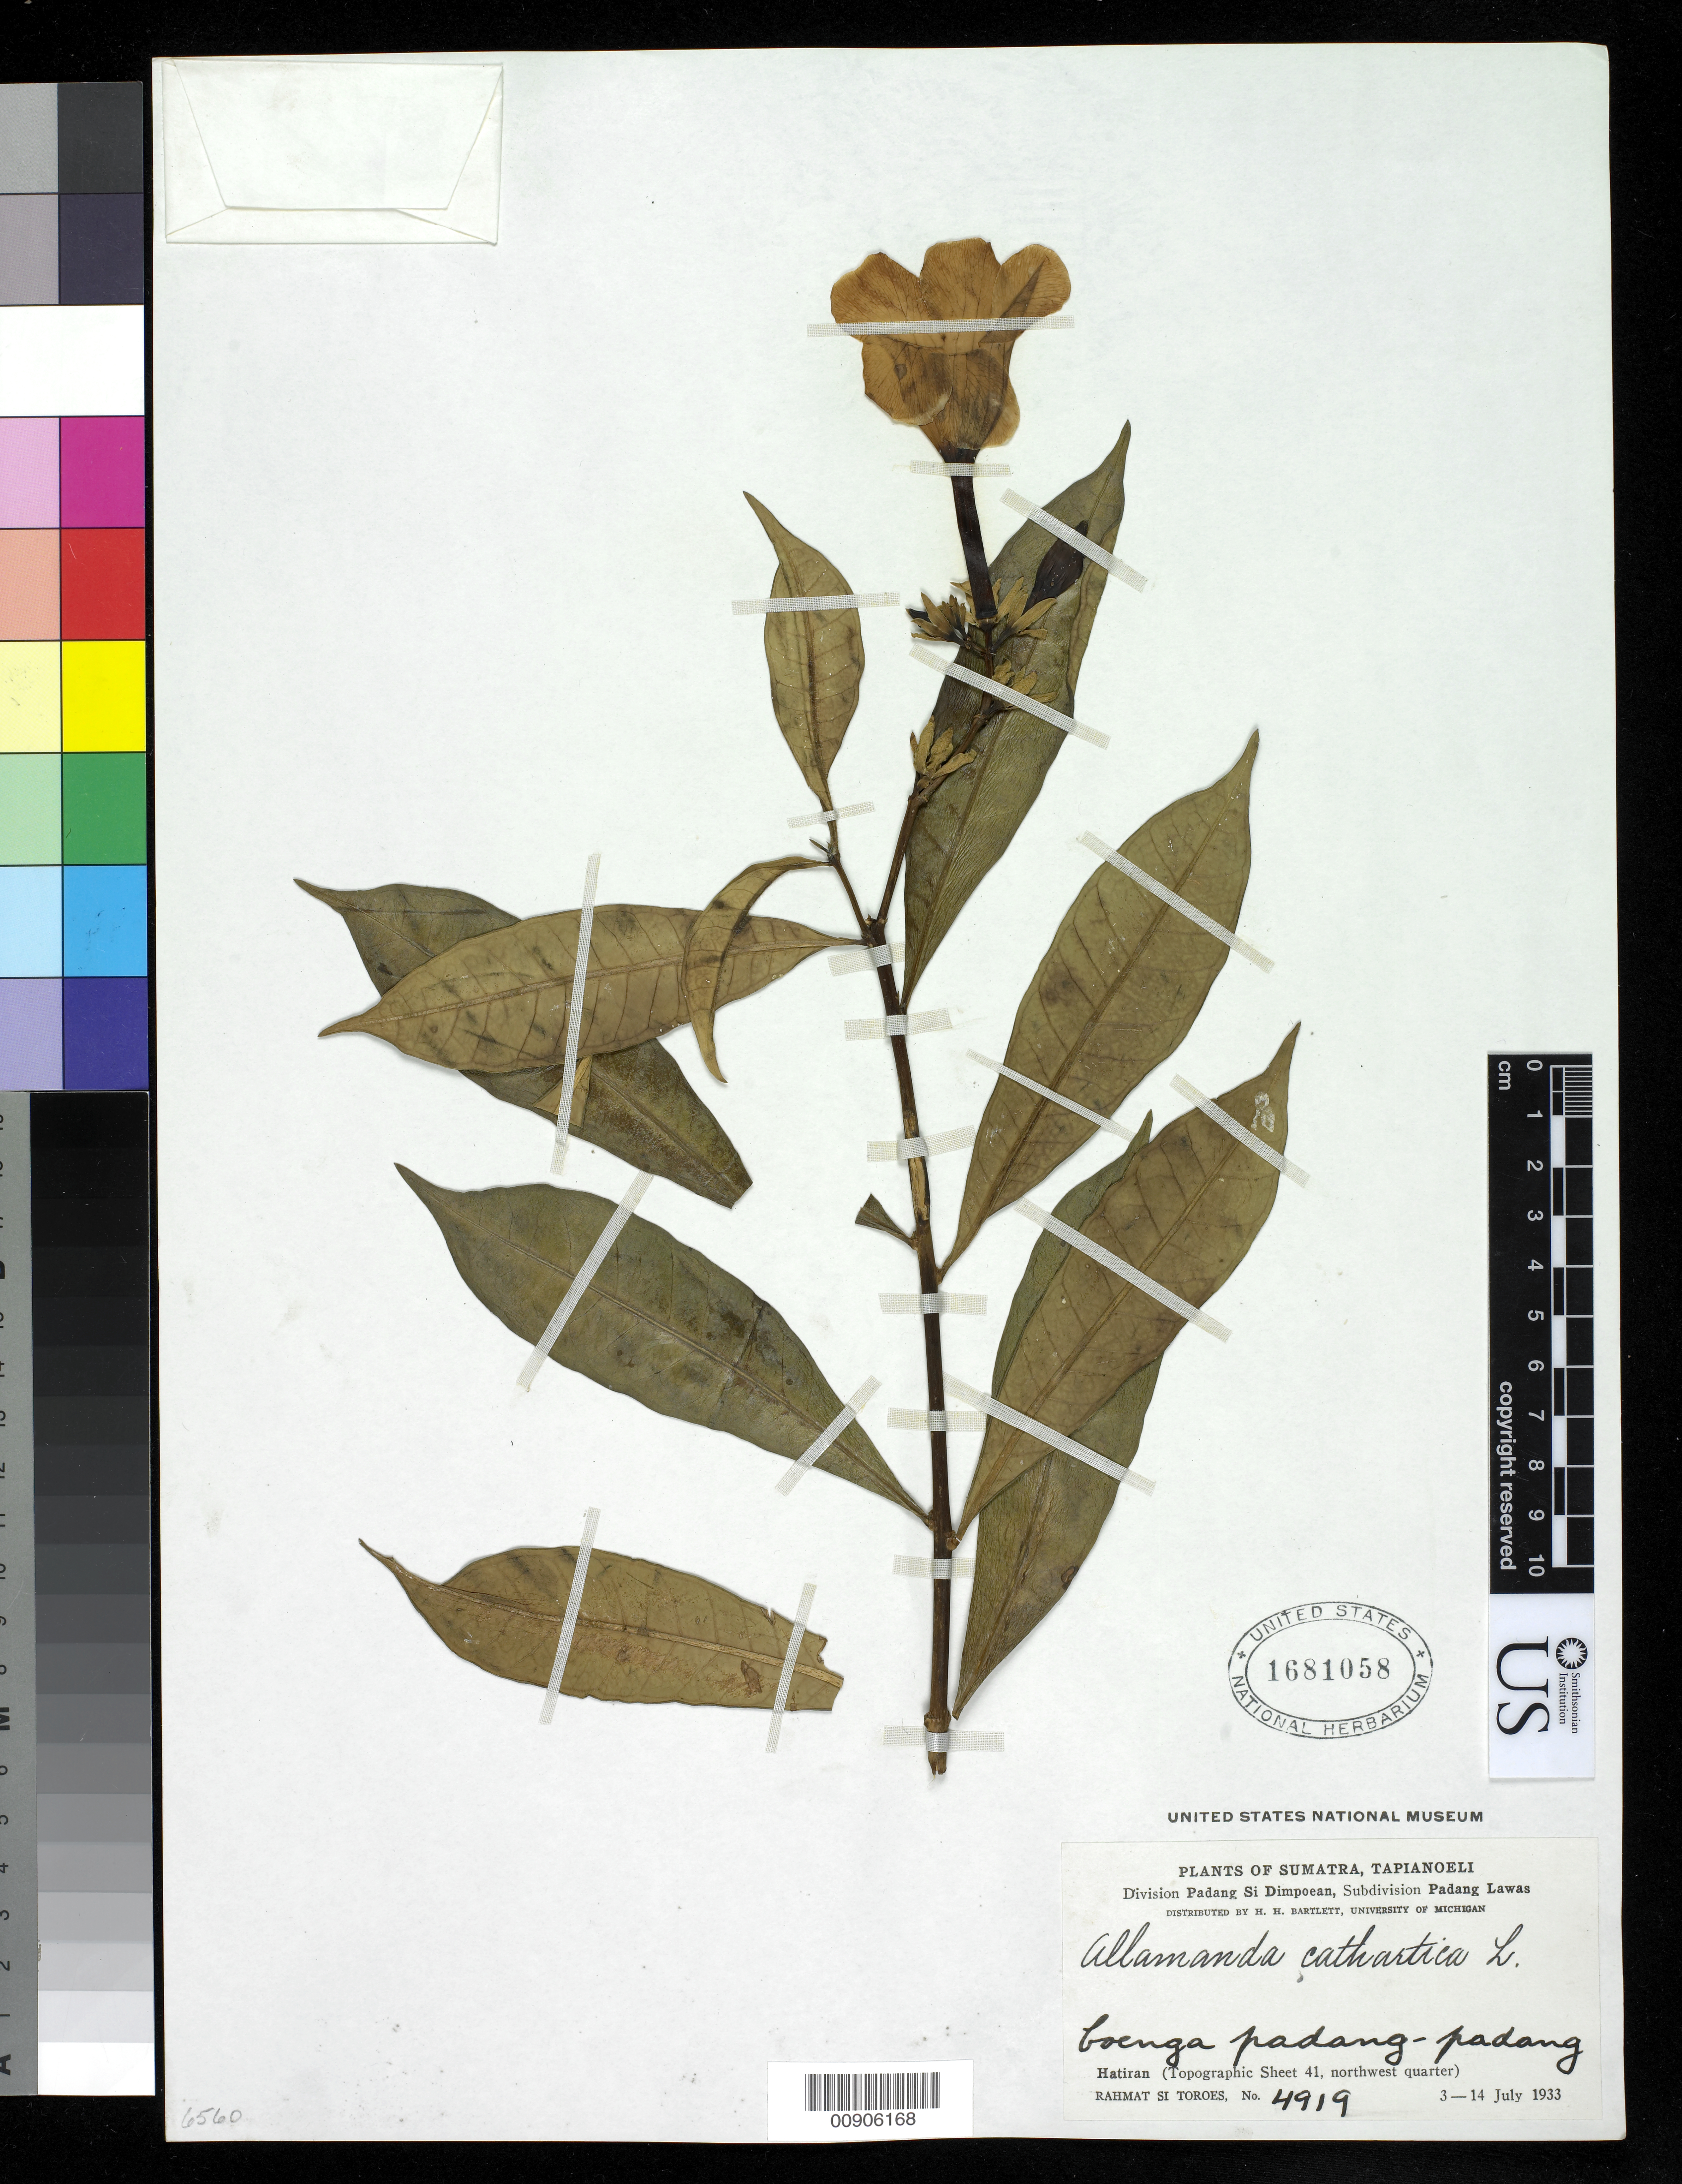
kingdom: Plantae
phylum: Tracheophyta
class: Magnoliopsida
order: Gentianales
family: Apocynaceae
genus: Allamanda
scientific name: Allamanda cathartica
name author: L.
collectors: Rahmat Si Boeea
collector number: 4919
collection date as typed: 03 Jul 1933 to 14 Jul 1933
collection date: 1933-07-03/1933-07-14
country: Indonesia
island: Sumatra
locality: Tapianoeli, Division Padang Si Dimpoean, Subdivision Padang Lawas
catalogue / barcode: US 1681058